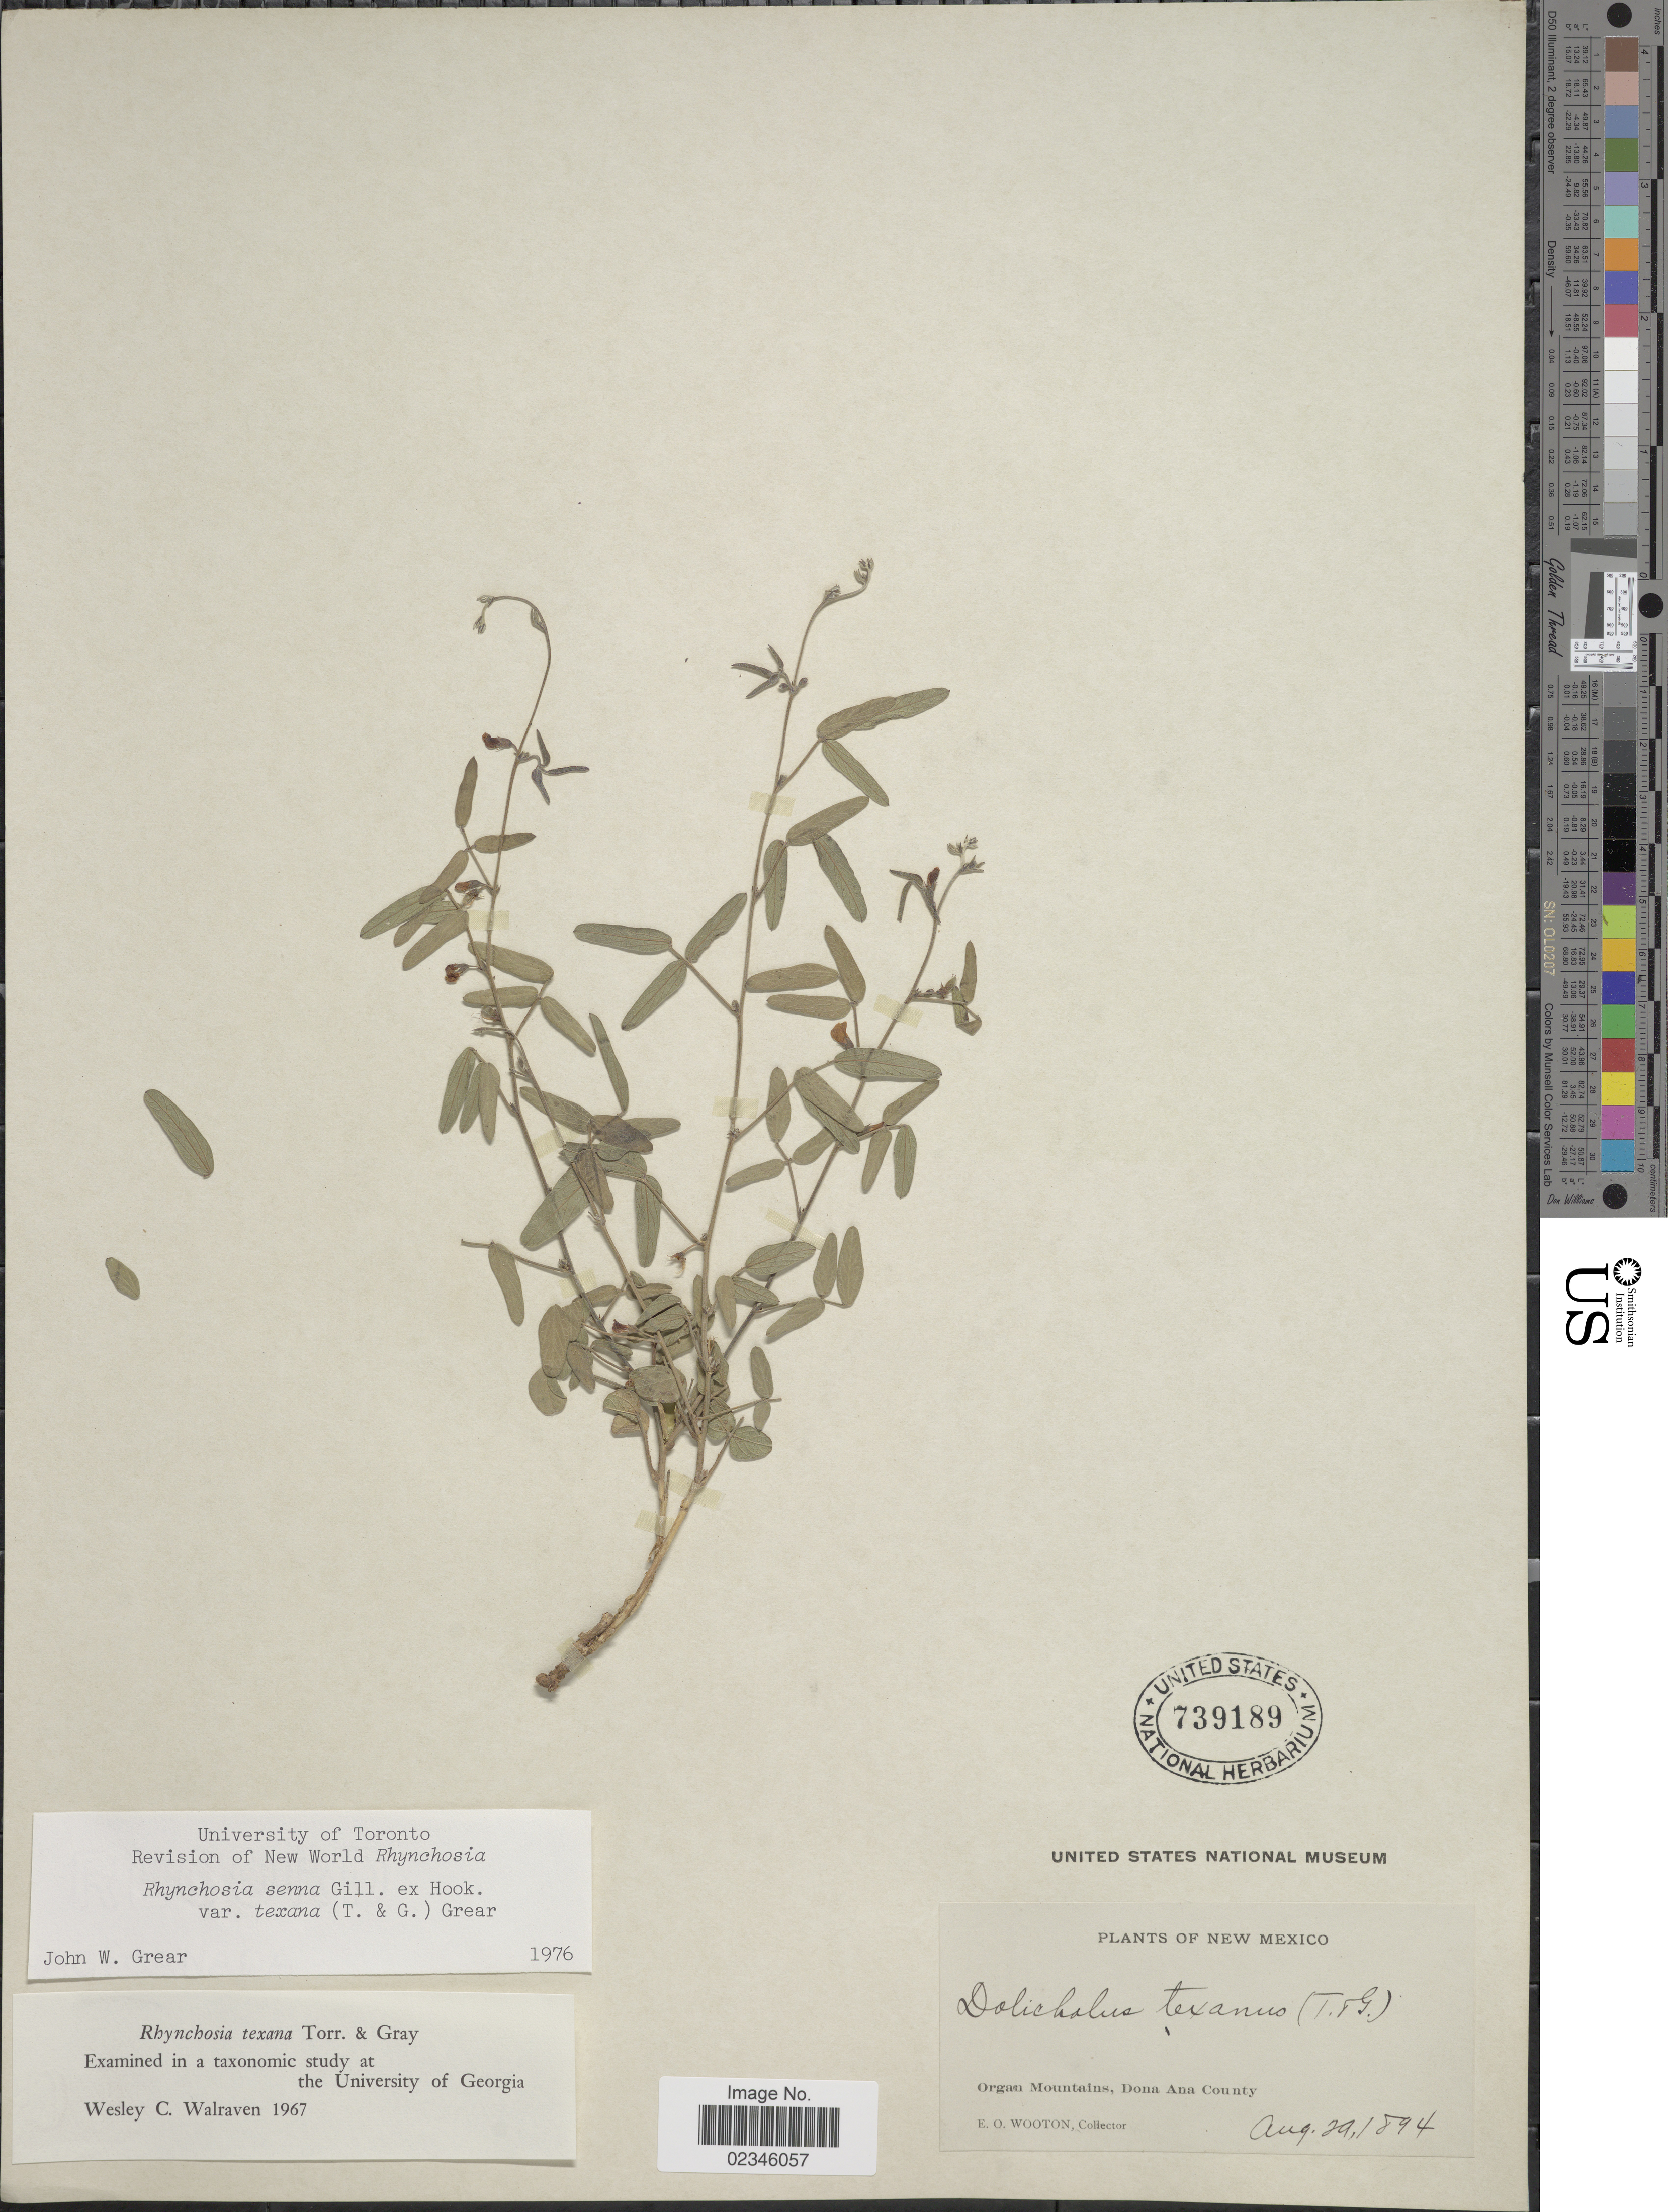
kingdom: Plantae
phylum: Tracheophyta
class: Magnoliopsida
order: Fabales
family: Fabaceae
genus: Rhynchosia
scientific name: Rhynchosia senna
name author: Gillies ex Hook.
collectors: E. O. Wooton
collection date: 1894-08-29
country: United States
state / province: New Mexico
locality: Organ Mountains, Dona Ana County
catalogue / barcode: US 739189